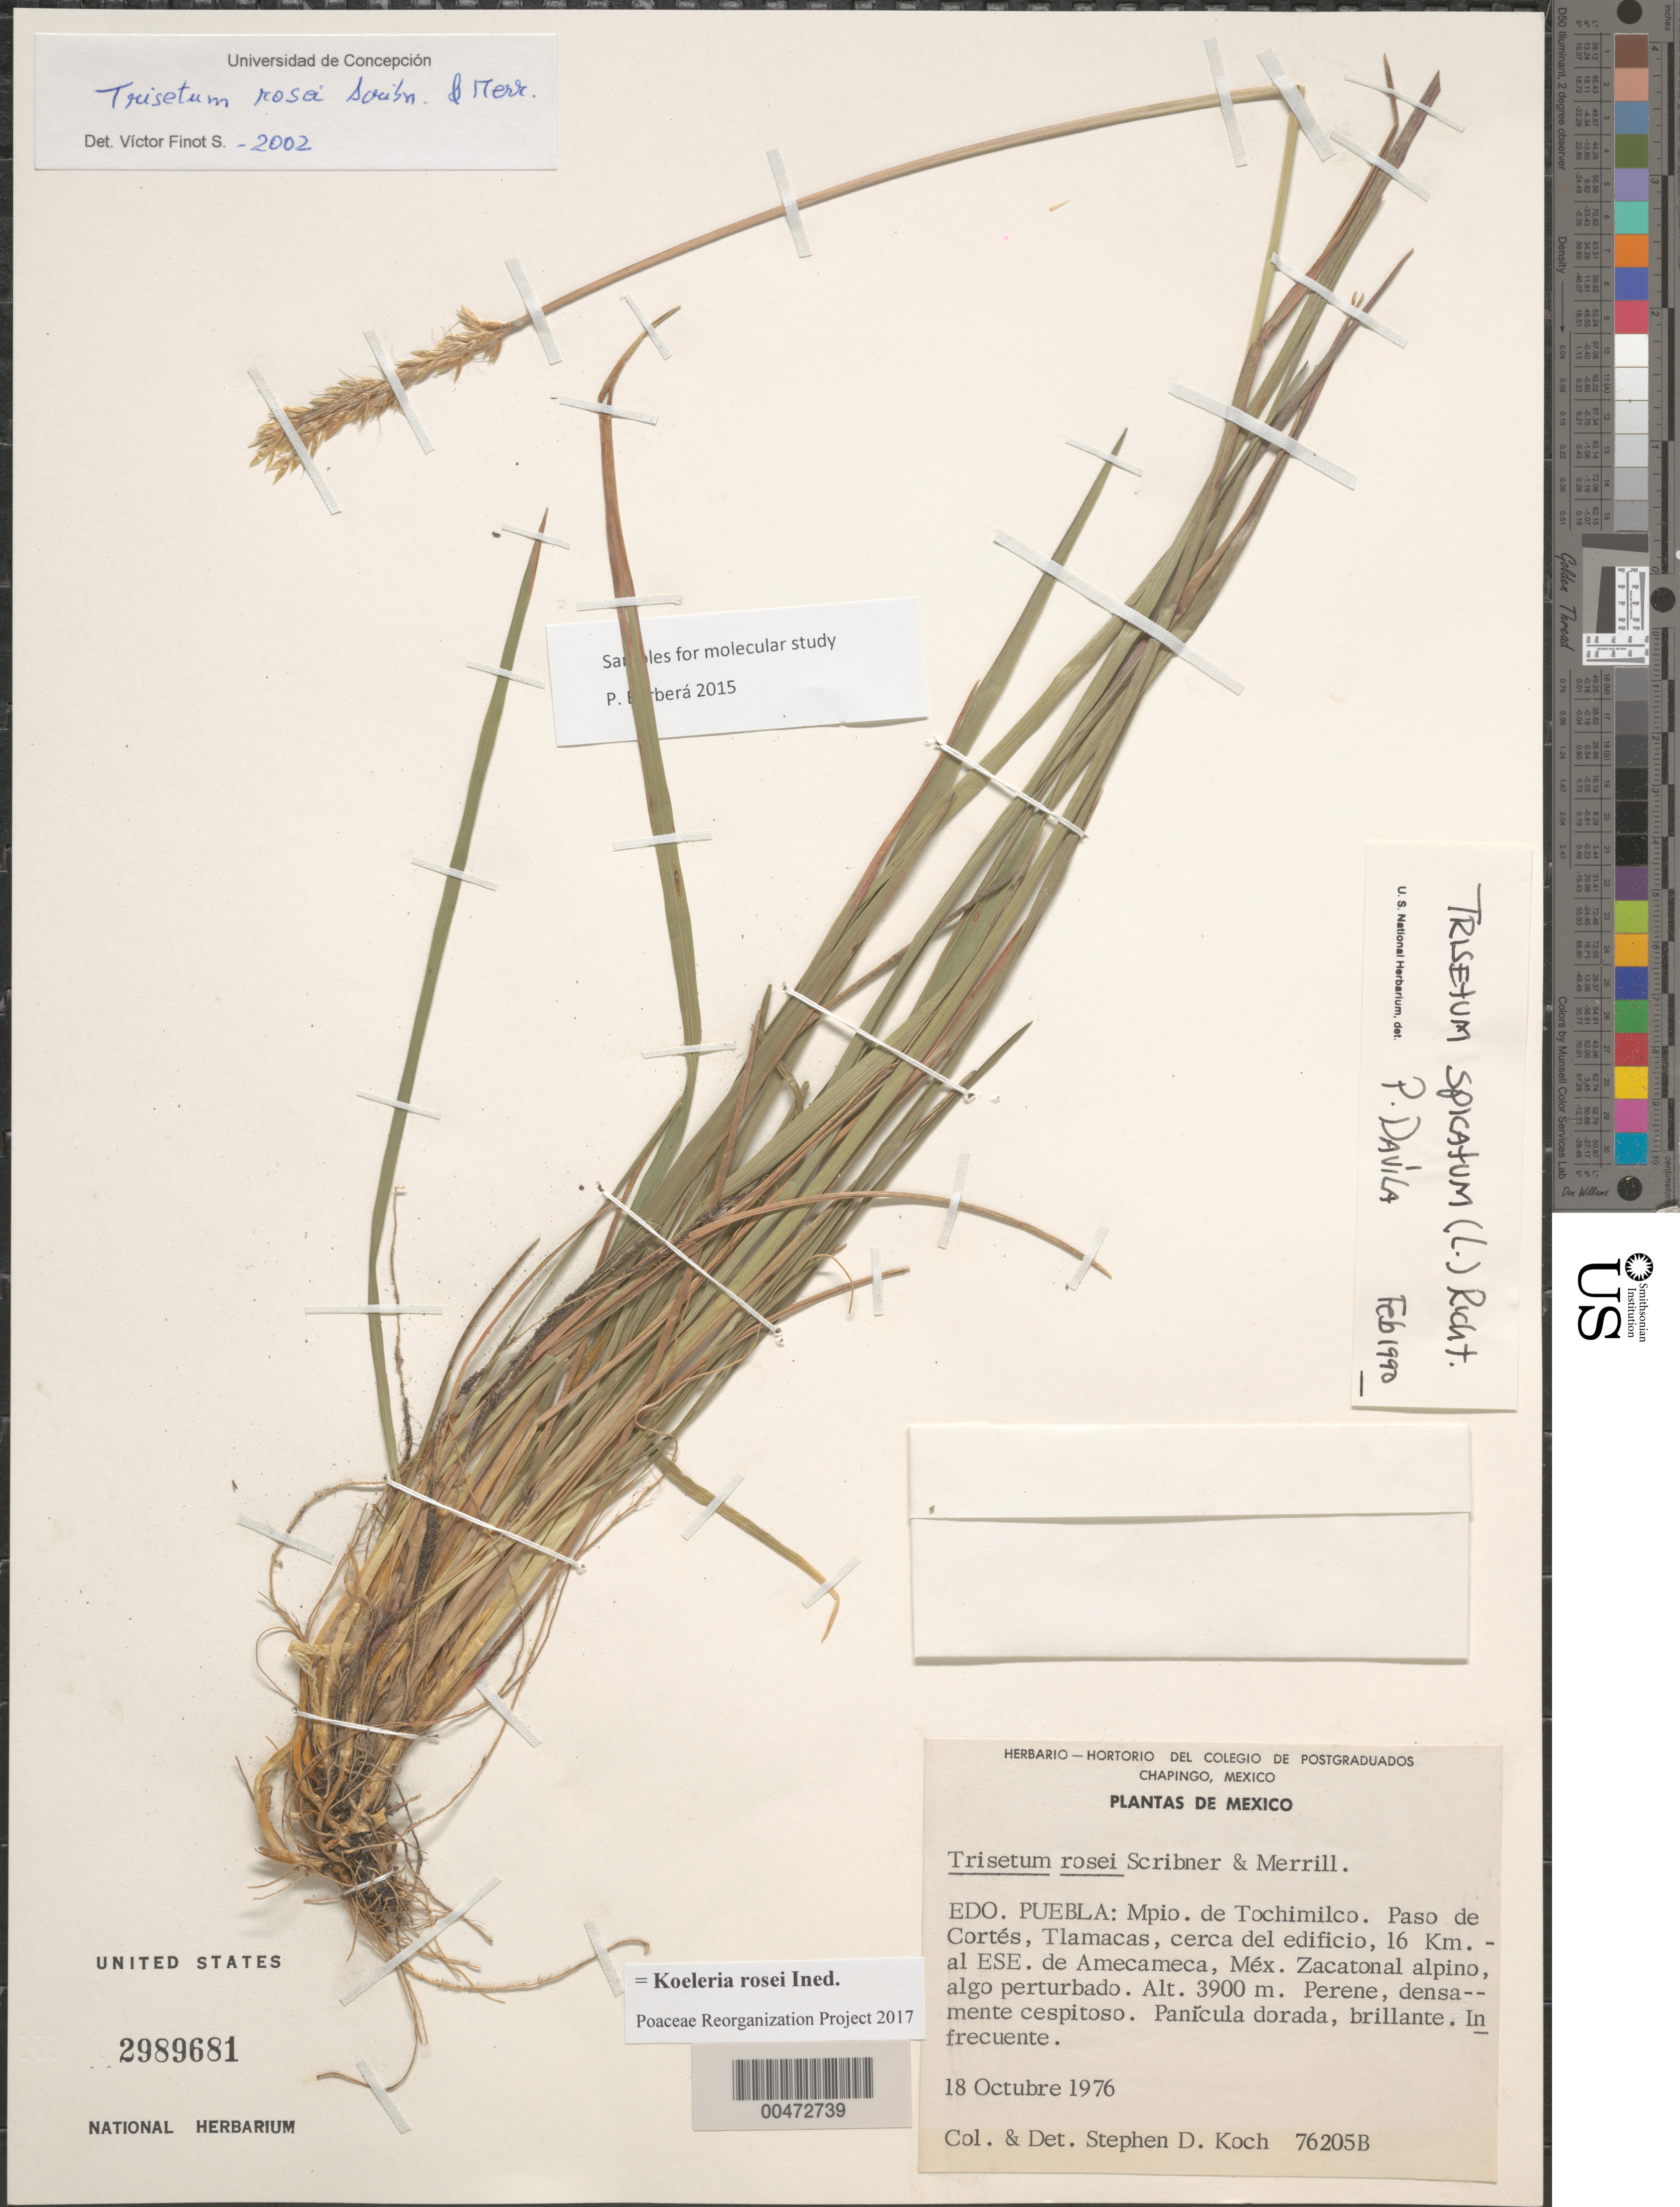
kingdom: Plantae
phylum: Tracheophyta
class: Liliopsida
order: Poales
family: Poaceae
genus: Koeleria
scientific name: Koeleria rosei ined.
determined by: Poaceae Reorganization Project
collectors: S. D. Koch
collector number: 76205B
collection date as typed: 18 Oct 1976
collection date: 1976-10-18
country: Mexico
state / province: Puebla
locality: Tochimilco Mun, Paso de Cort‚s, Tlamacas, near building, 16 km ESE of Amecameca, MC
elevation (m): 3900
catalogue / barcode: US 2989681